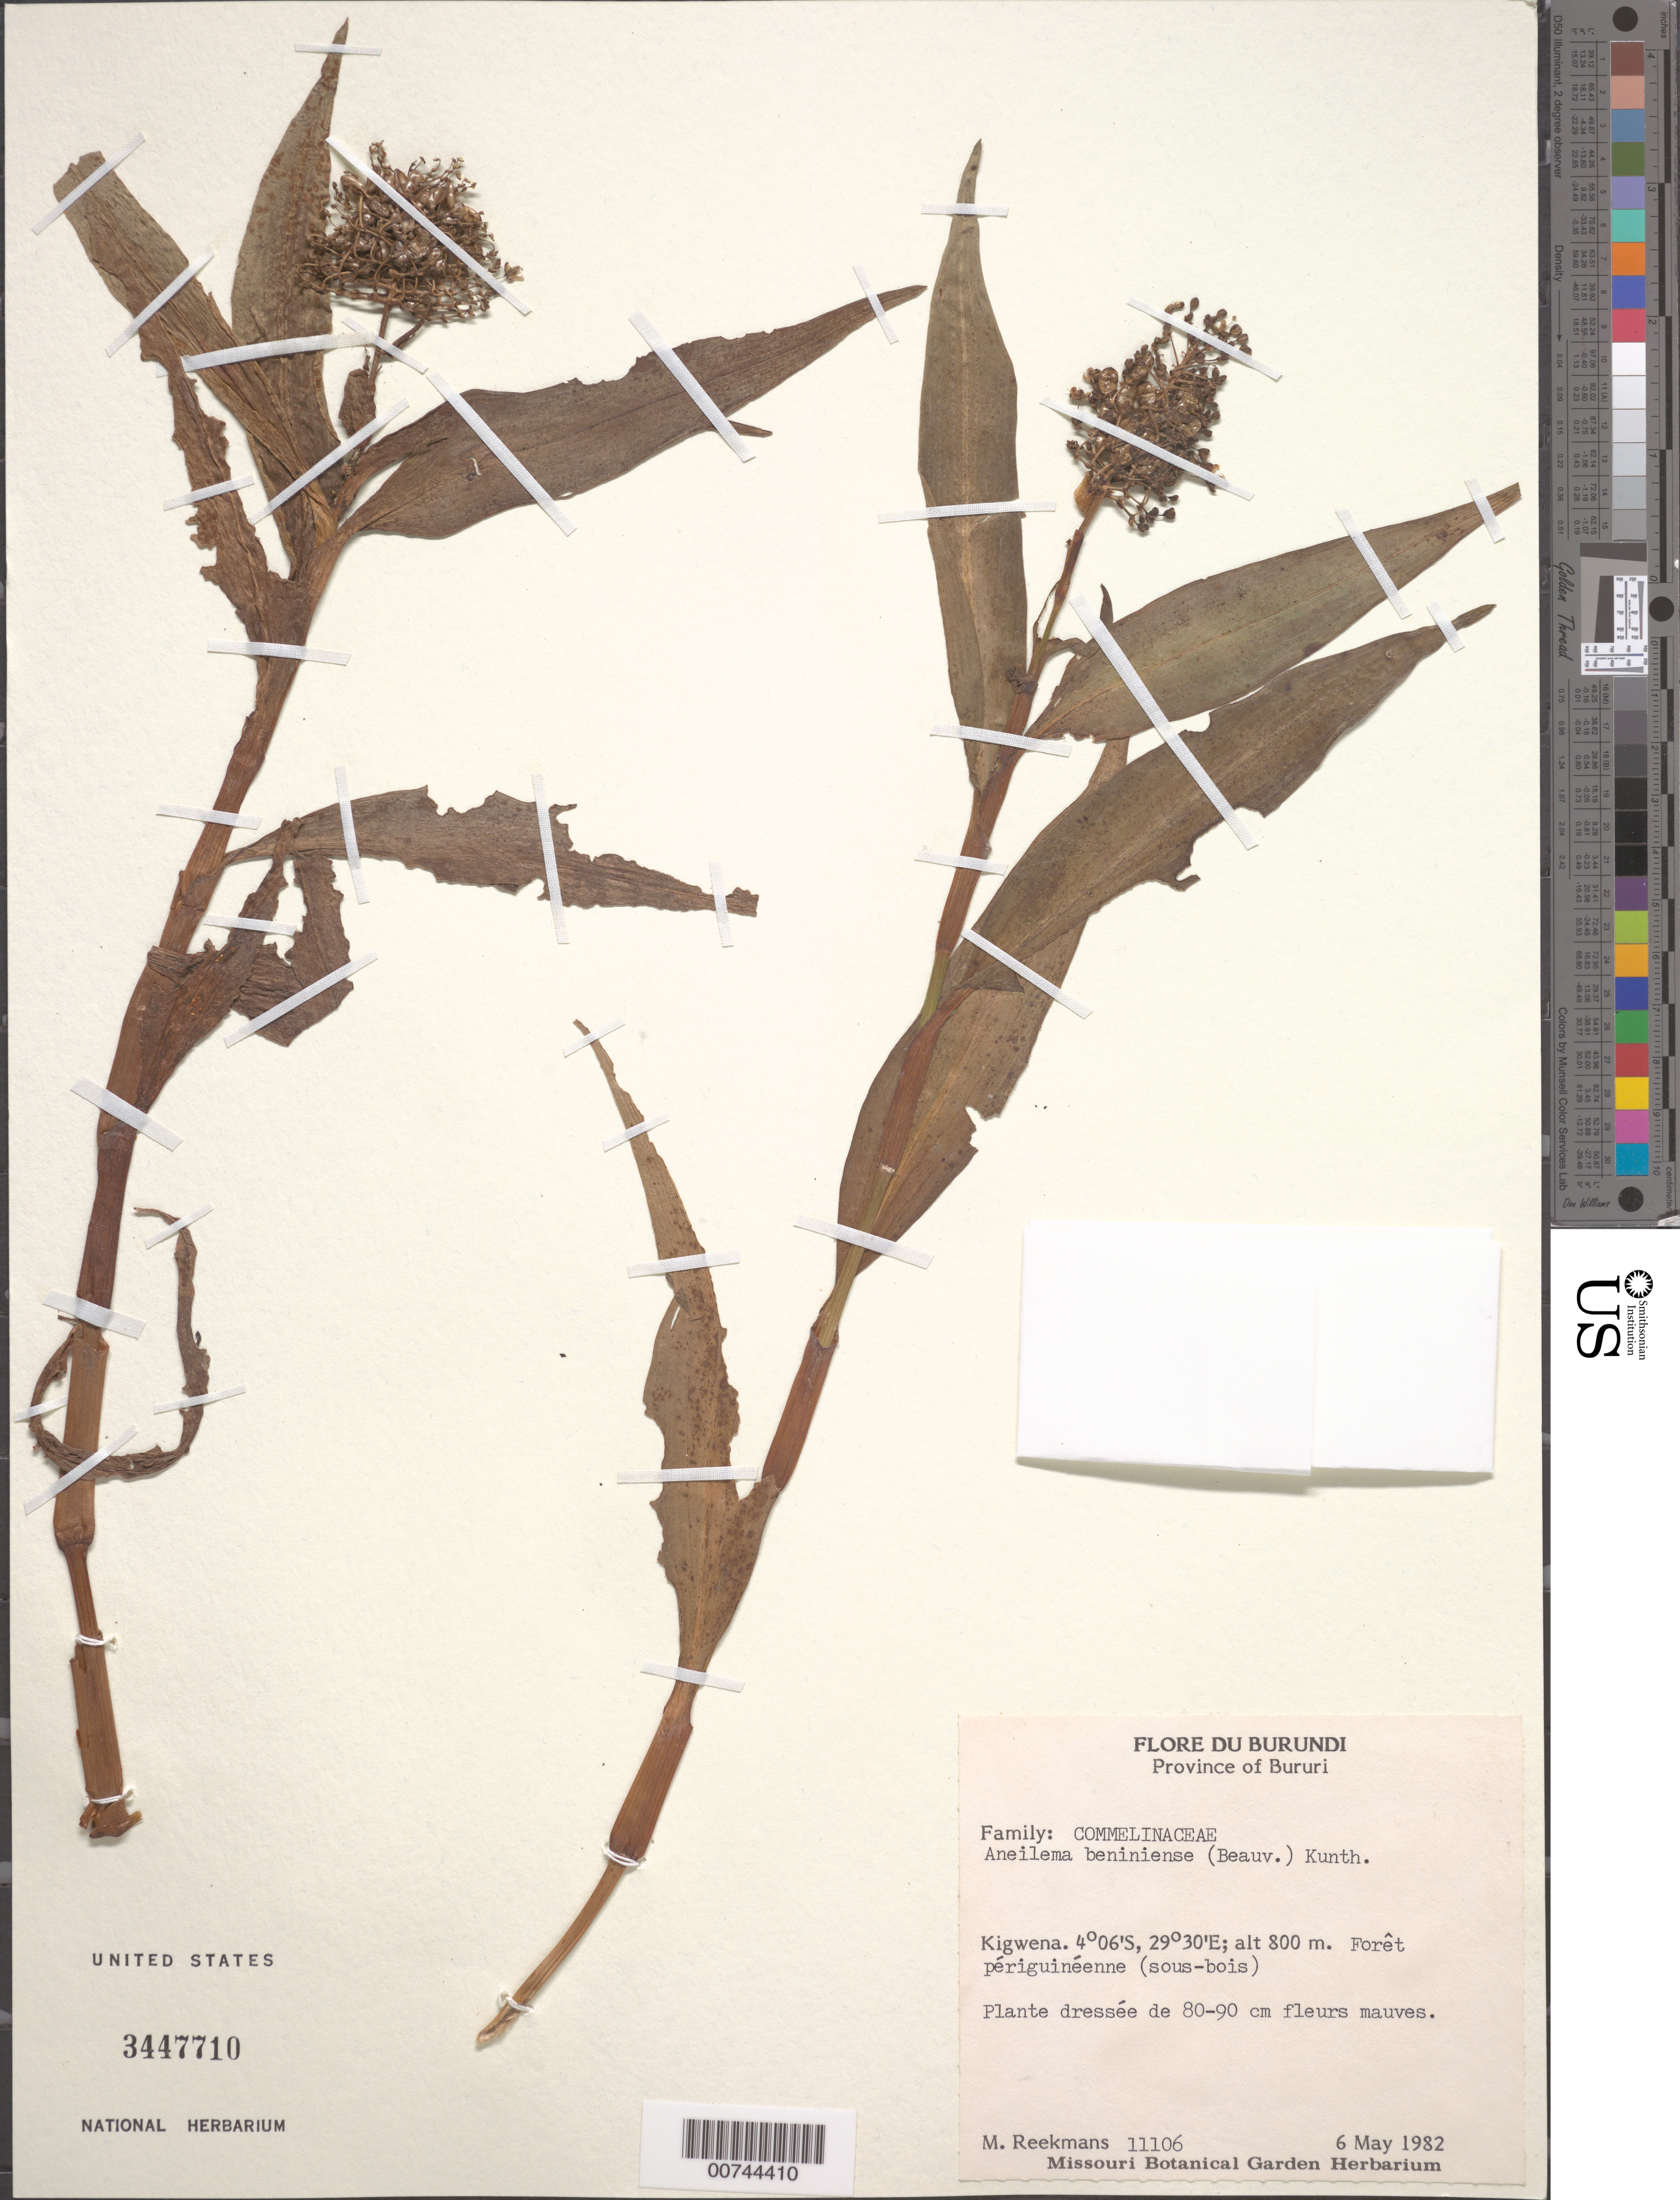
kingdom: Plantae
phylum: Tracheophyta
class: Liliopsida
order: Commelinales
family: Commelinaceae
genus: Aneilema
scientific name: Aneilema beniniense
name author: (P. Beauv.) Kunth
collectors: M. Reekmans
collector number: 11106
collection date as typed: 06 May 1982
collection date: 1982-05-06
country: Burundi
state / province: Bururi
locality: Kigwena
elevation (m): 800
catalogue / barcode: US 3447710